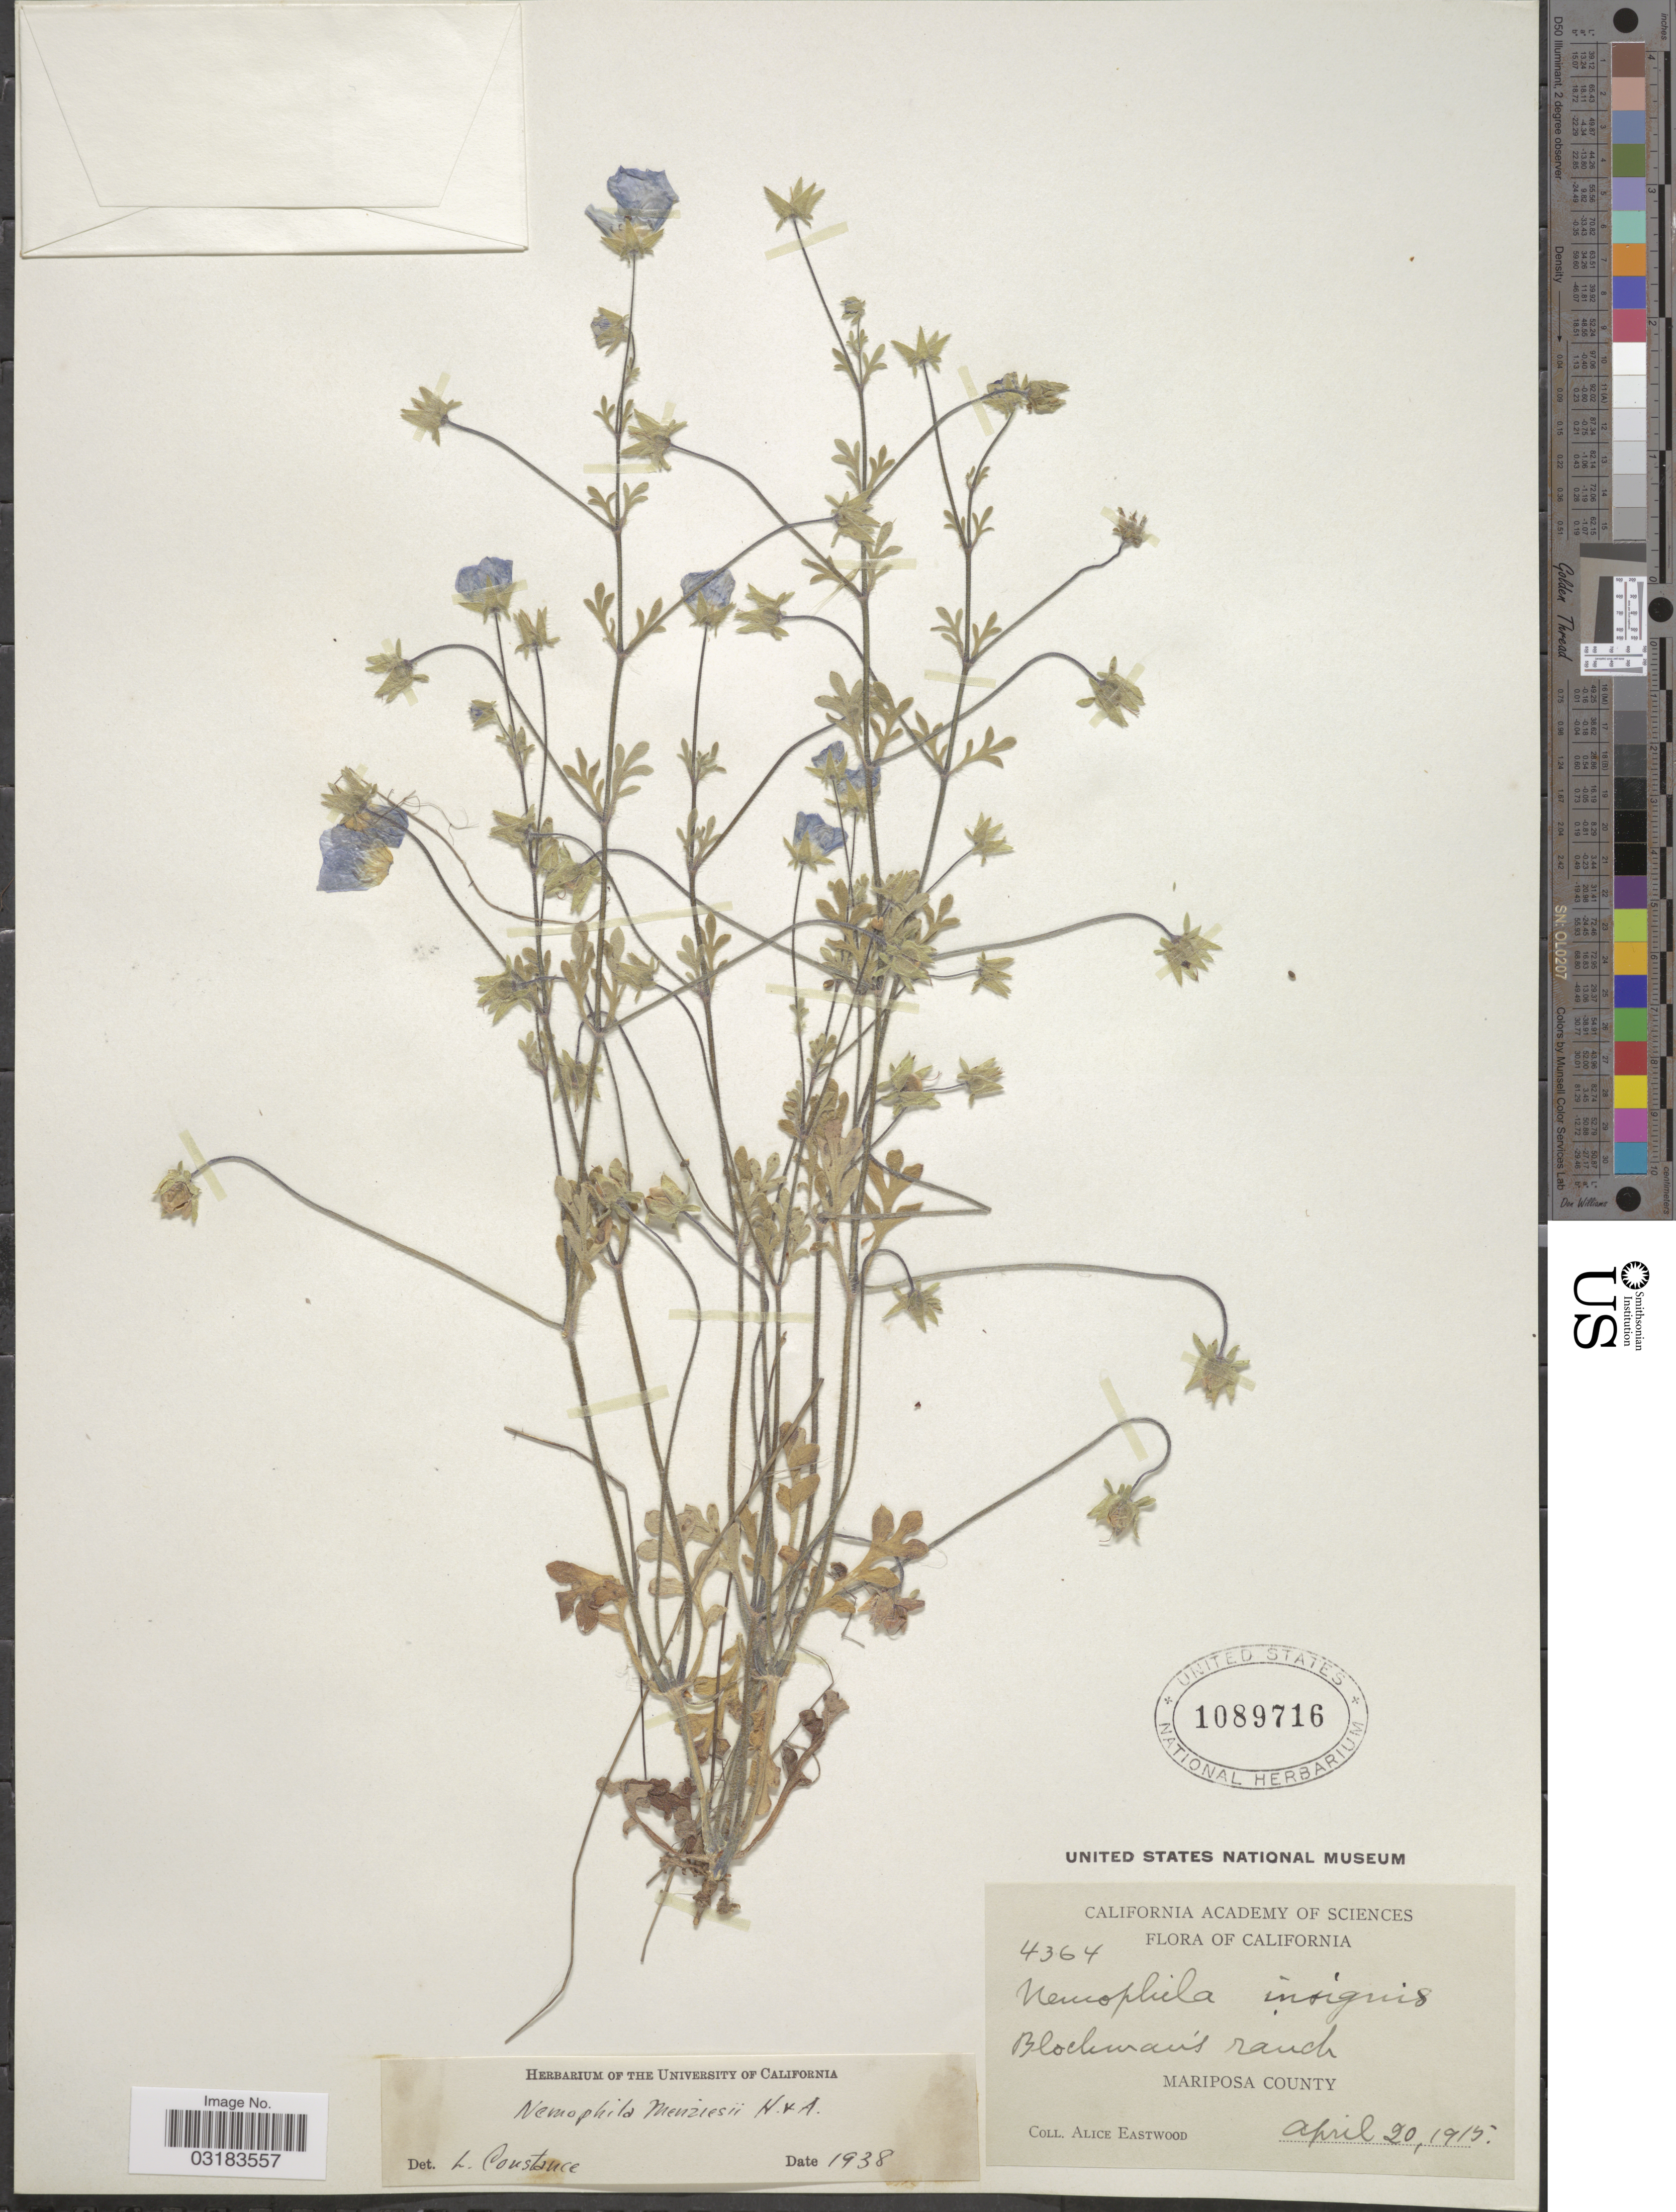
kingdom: Plantae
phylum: Tracheophyta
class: Magnoliopsida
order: Boraginales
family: Hydrophyllaceae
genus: Nemophila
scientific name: Nemophila menziesii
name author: Hook. & Arn.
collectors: A. Eastwood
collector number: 4364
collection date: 1915-04-20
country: United States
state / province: California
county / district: Mariposa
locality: Blockman's ranch. Mariposa County.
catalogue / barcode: US 1089716